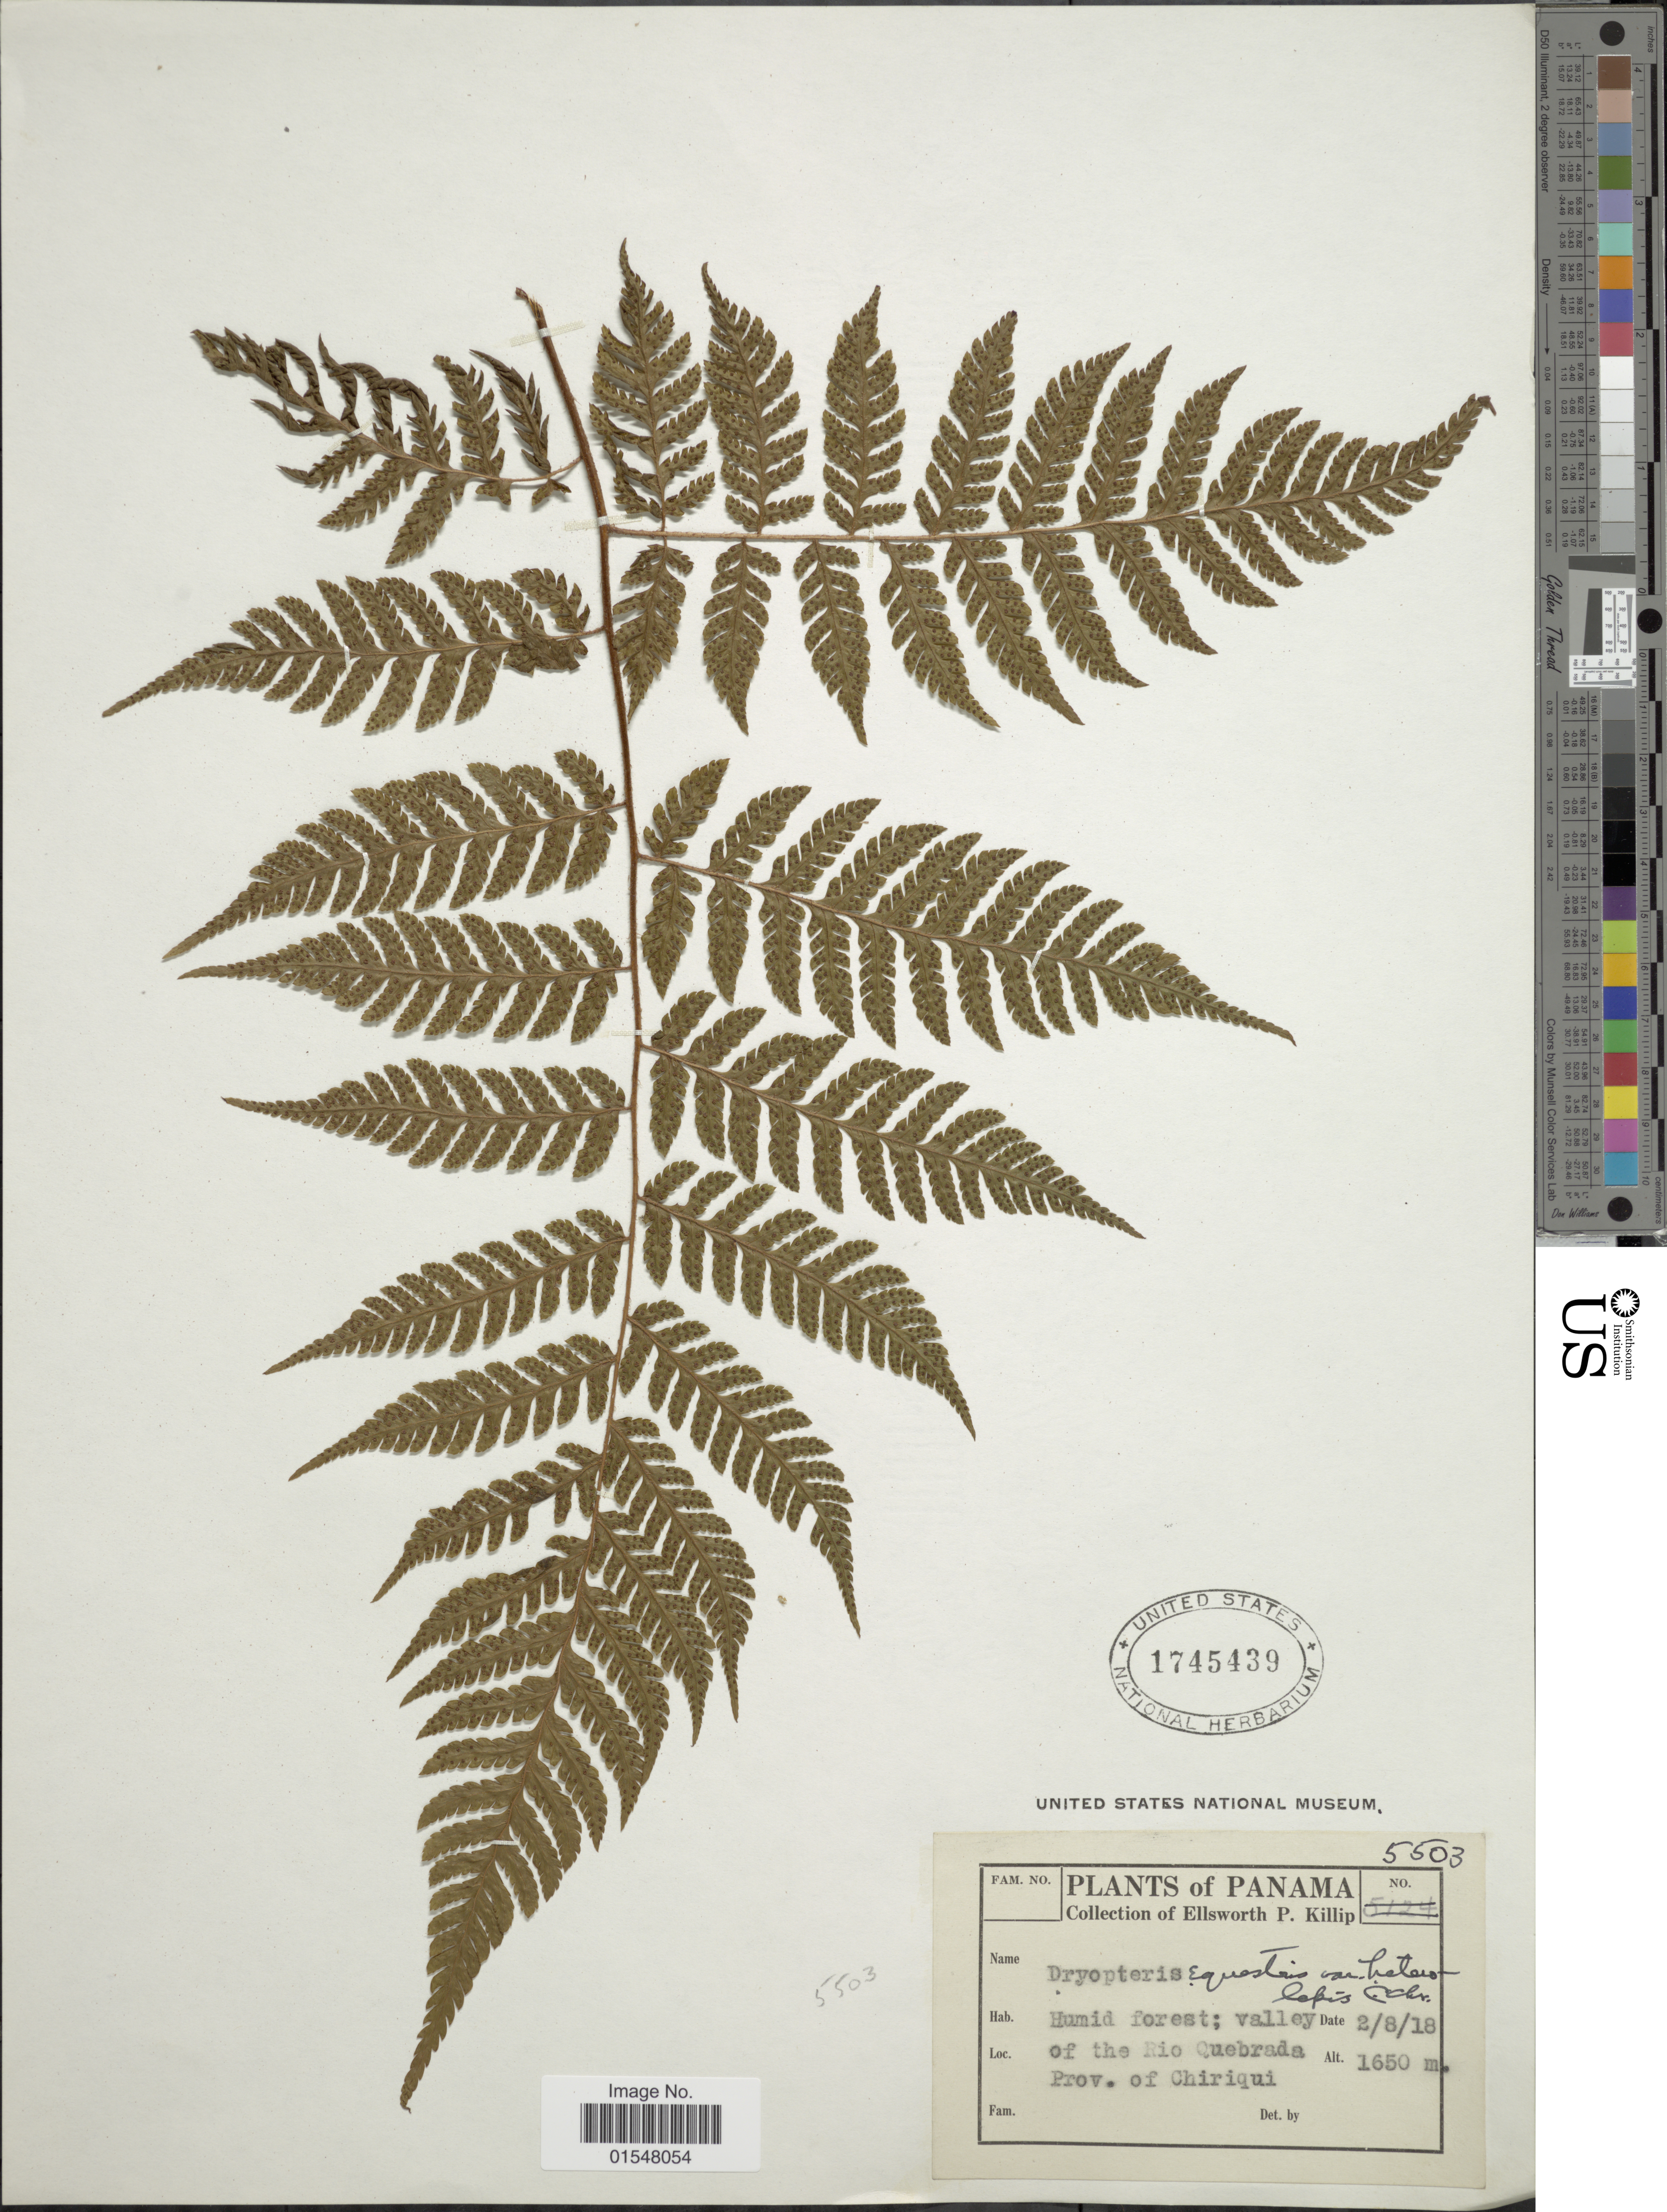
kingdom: Plantae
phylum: Tracheophyta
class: Polypodiopsida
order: Polypodiales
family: Dryopteridaceae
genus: Ctenitis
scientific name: Ctenitis subdryopteris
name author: (Christ) Lellinger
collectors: E. P. Killip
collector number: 5503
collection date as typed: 18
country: Panama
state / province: Chiriqui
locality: Valley of the Rio Quebrada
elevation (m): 1650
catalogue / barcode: US 1745439